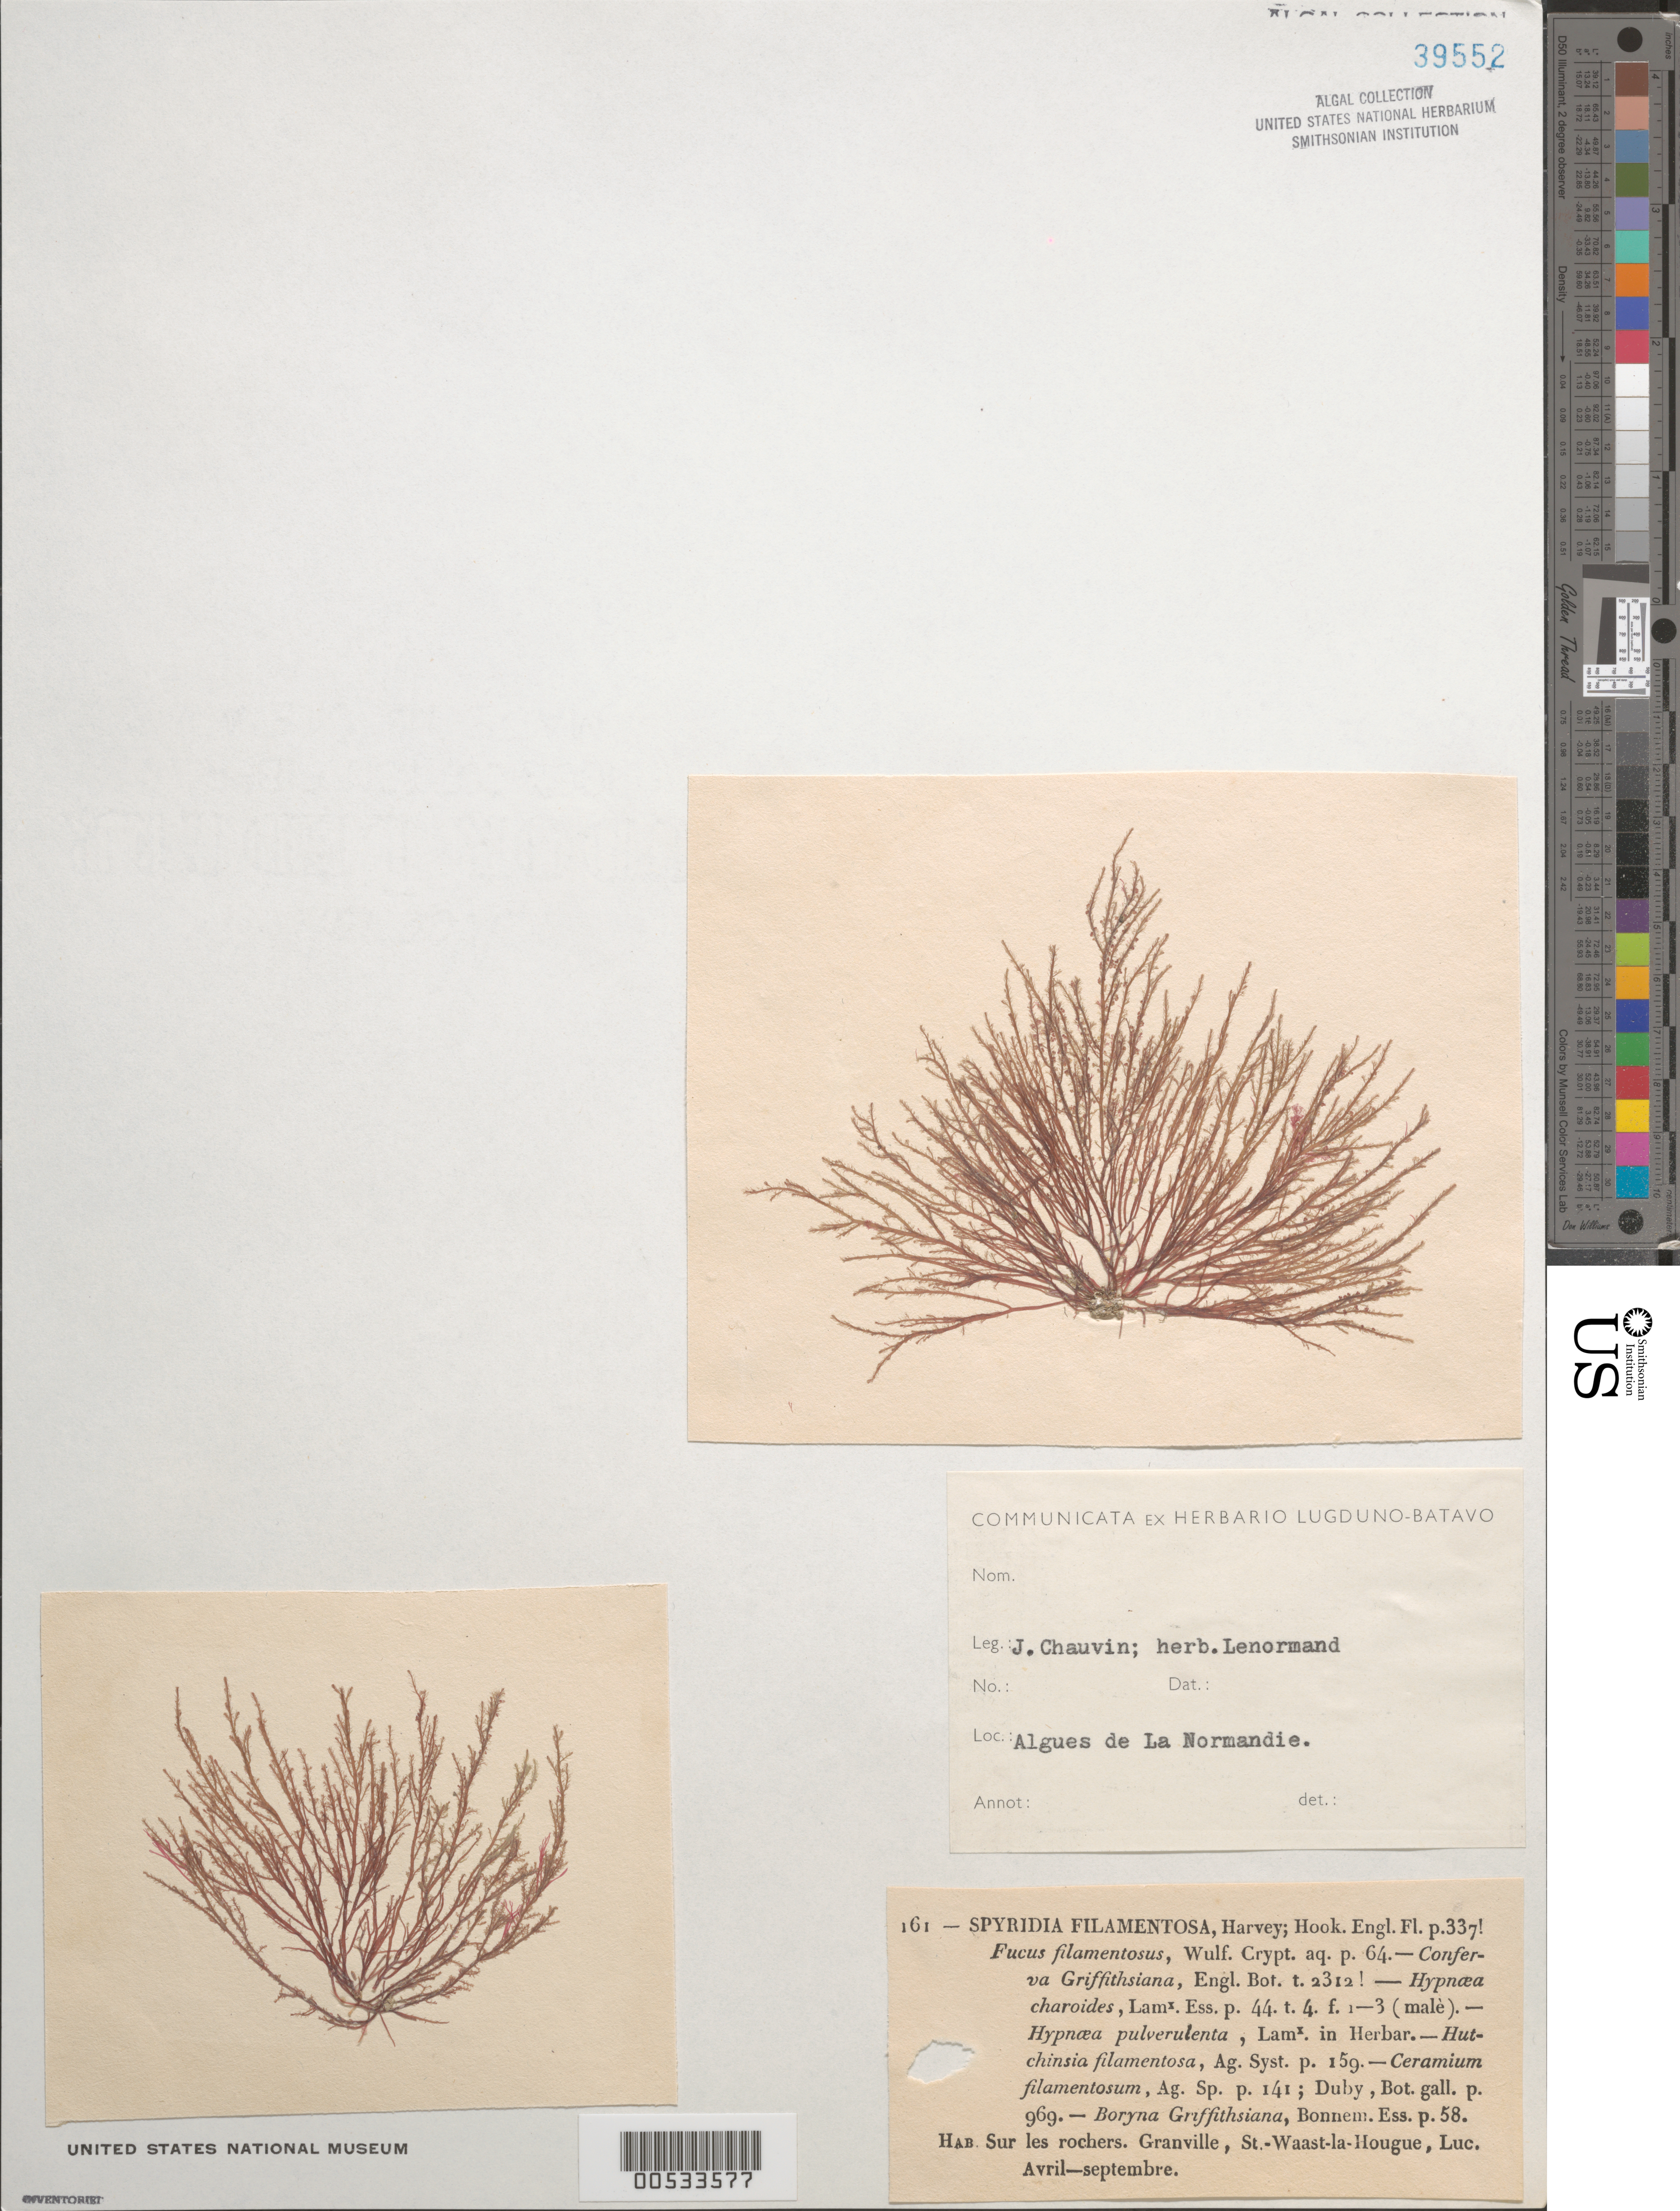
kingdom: Plantae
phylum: Rhodophyta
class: Florideophyceae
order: Ceramiales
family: Spyridiaceae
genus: Spyridia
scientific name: Spyridia filamentosa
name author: (Wulfen) Harv.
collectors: J. Chauvin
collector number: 161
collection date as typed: Apr ---- to -- Sep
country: France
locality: Granville; St. Vaast-la-Hougue; Luc, Normandy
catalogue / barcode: US 39552